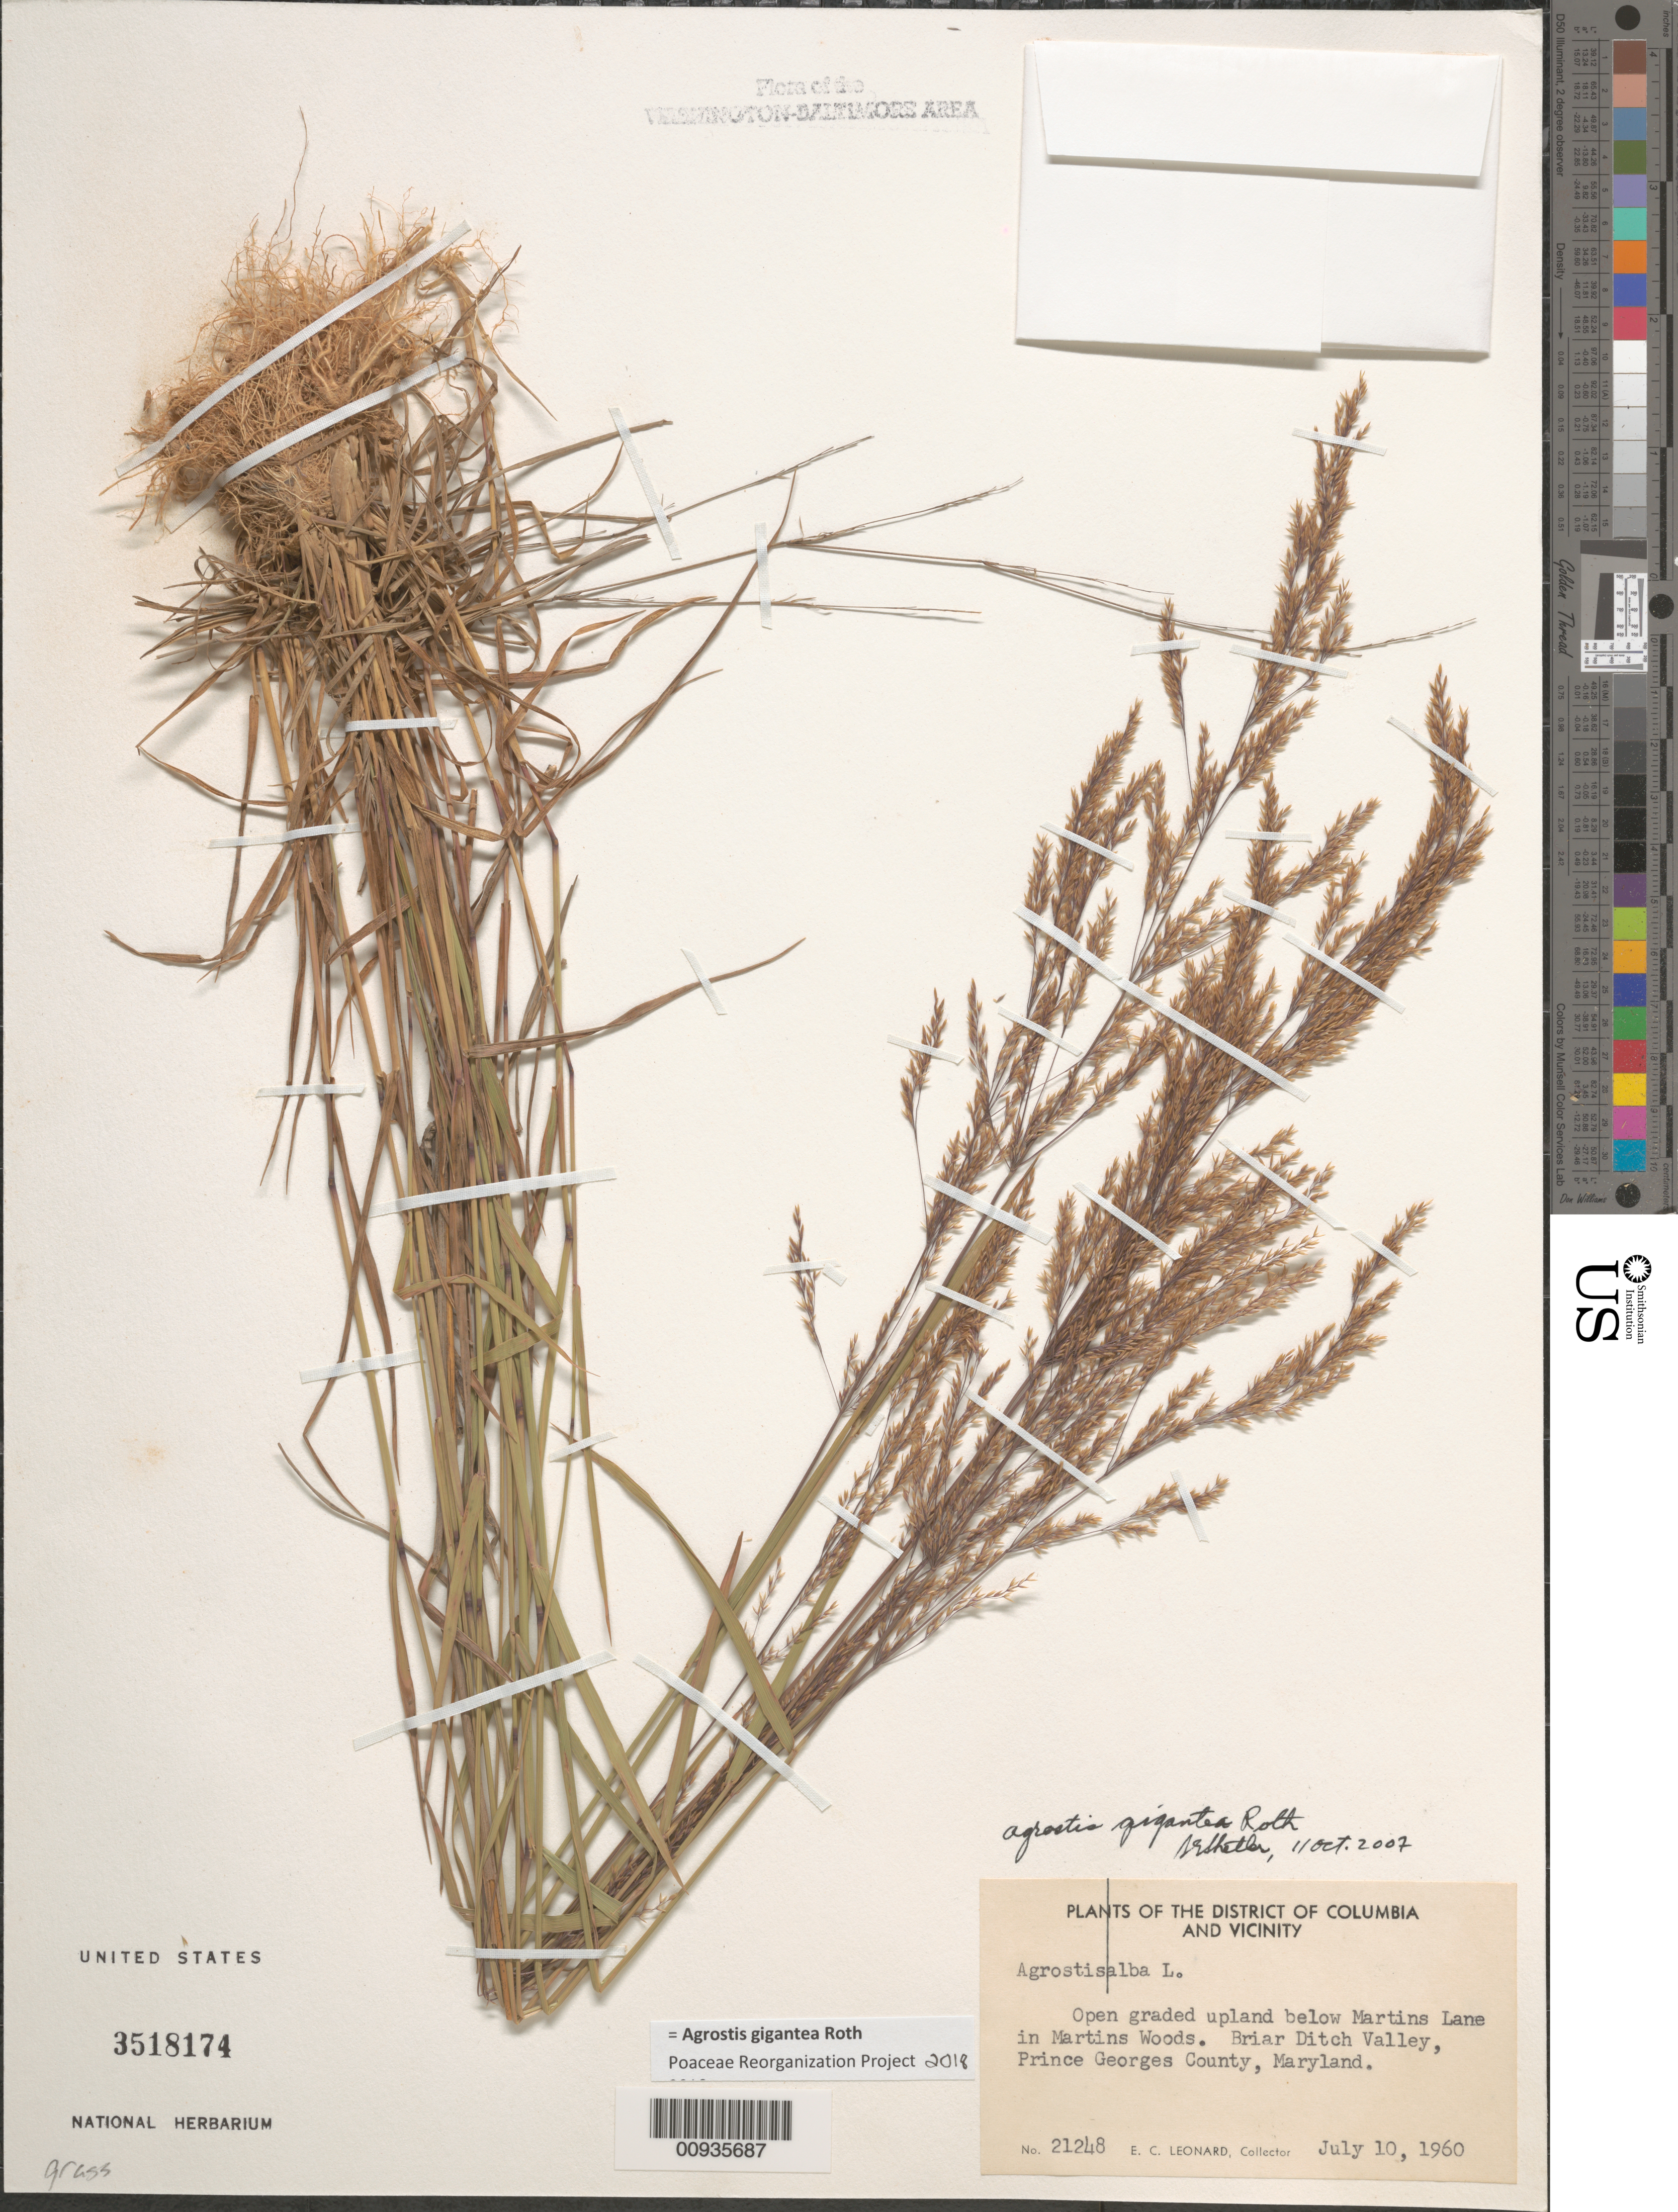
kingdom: Plantae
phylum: Tracheophyta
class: Liliopsida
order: Poales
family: Poaceae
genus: Agrostis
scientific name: Agrostis gigantea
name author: Roth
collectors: E. C. Leonard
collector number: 21248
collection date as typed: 10 Jul 1960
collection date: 1960-07-10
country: United States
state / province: Maryland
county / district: Prince George's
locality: Briar Ditch Valley, below Martin's Lane, Martins woods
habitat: open graded upland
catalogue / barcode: US 3518174